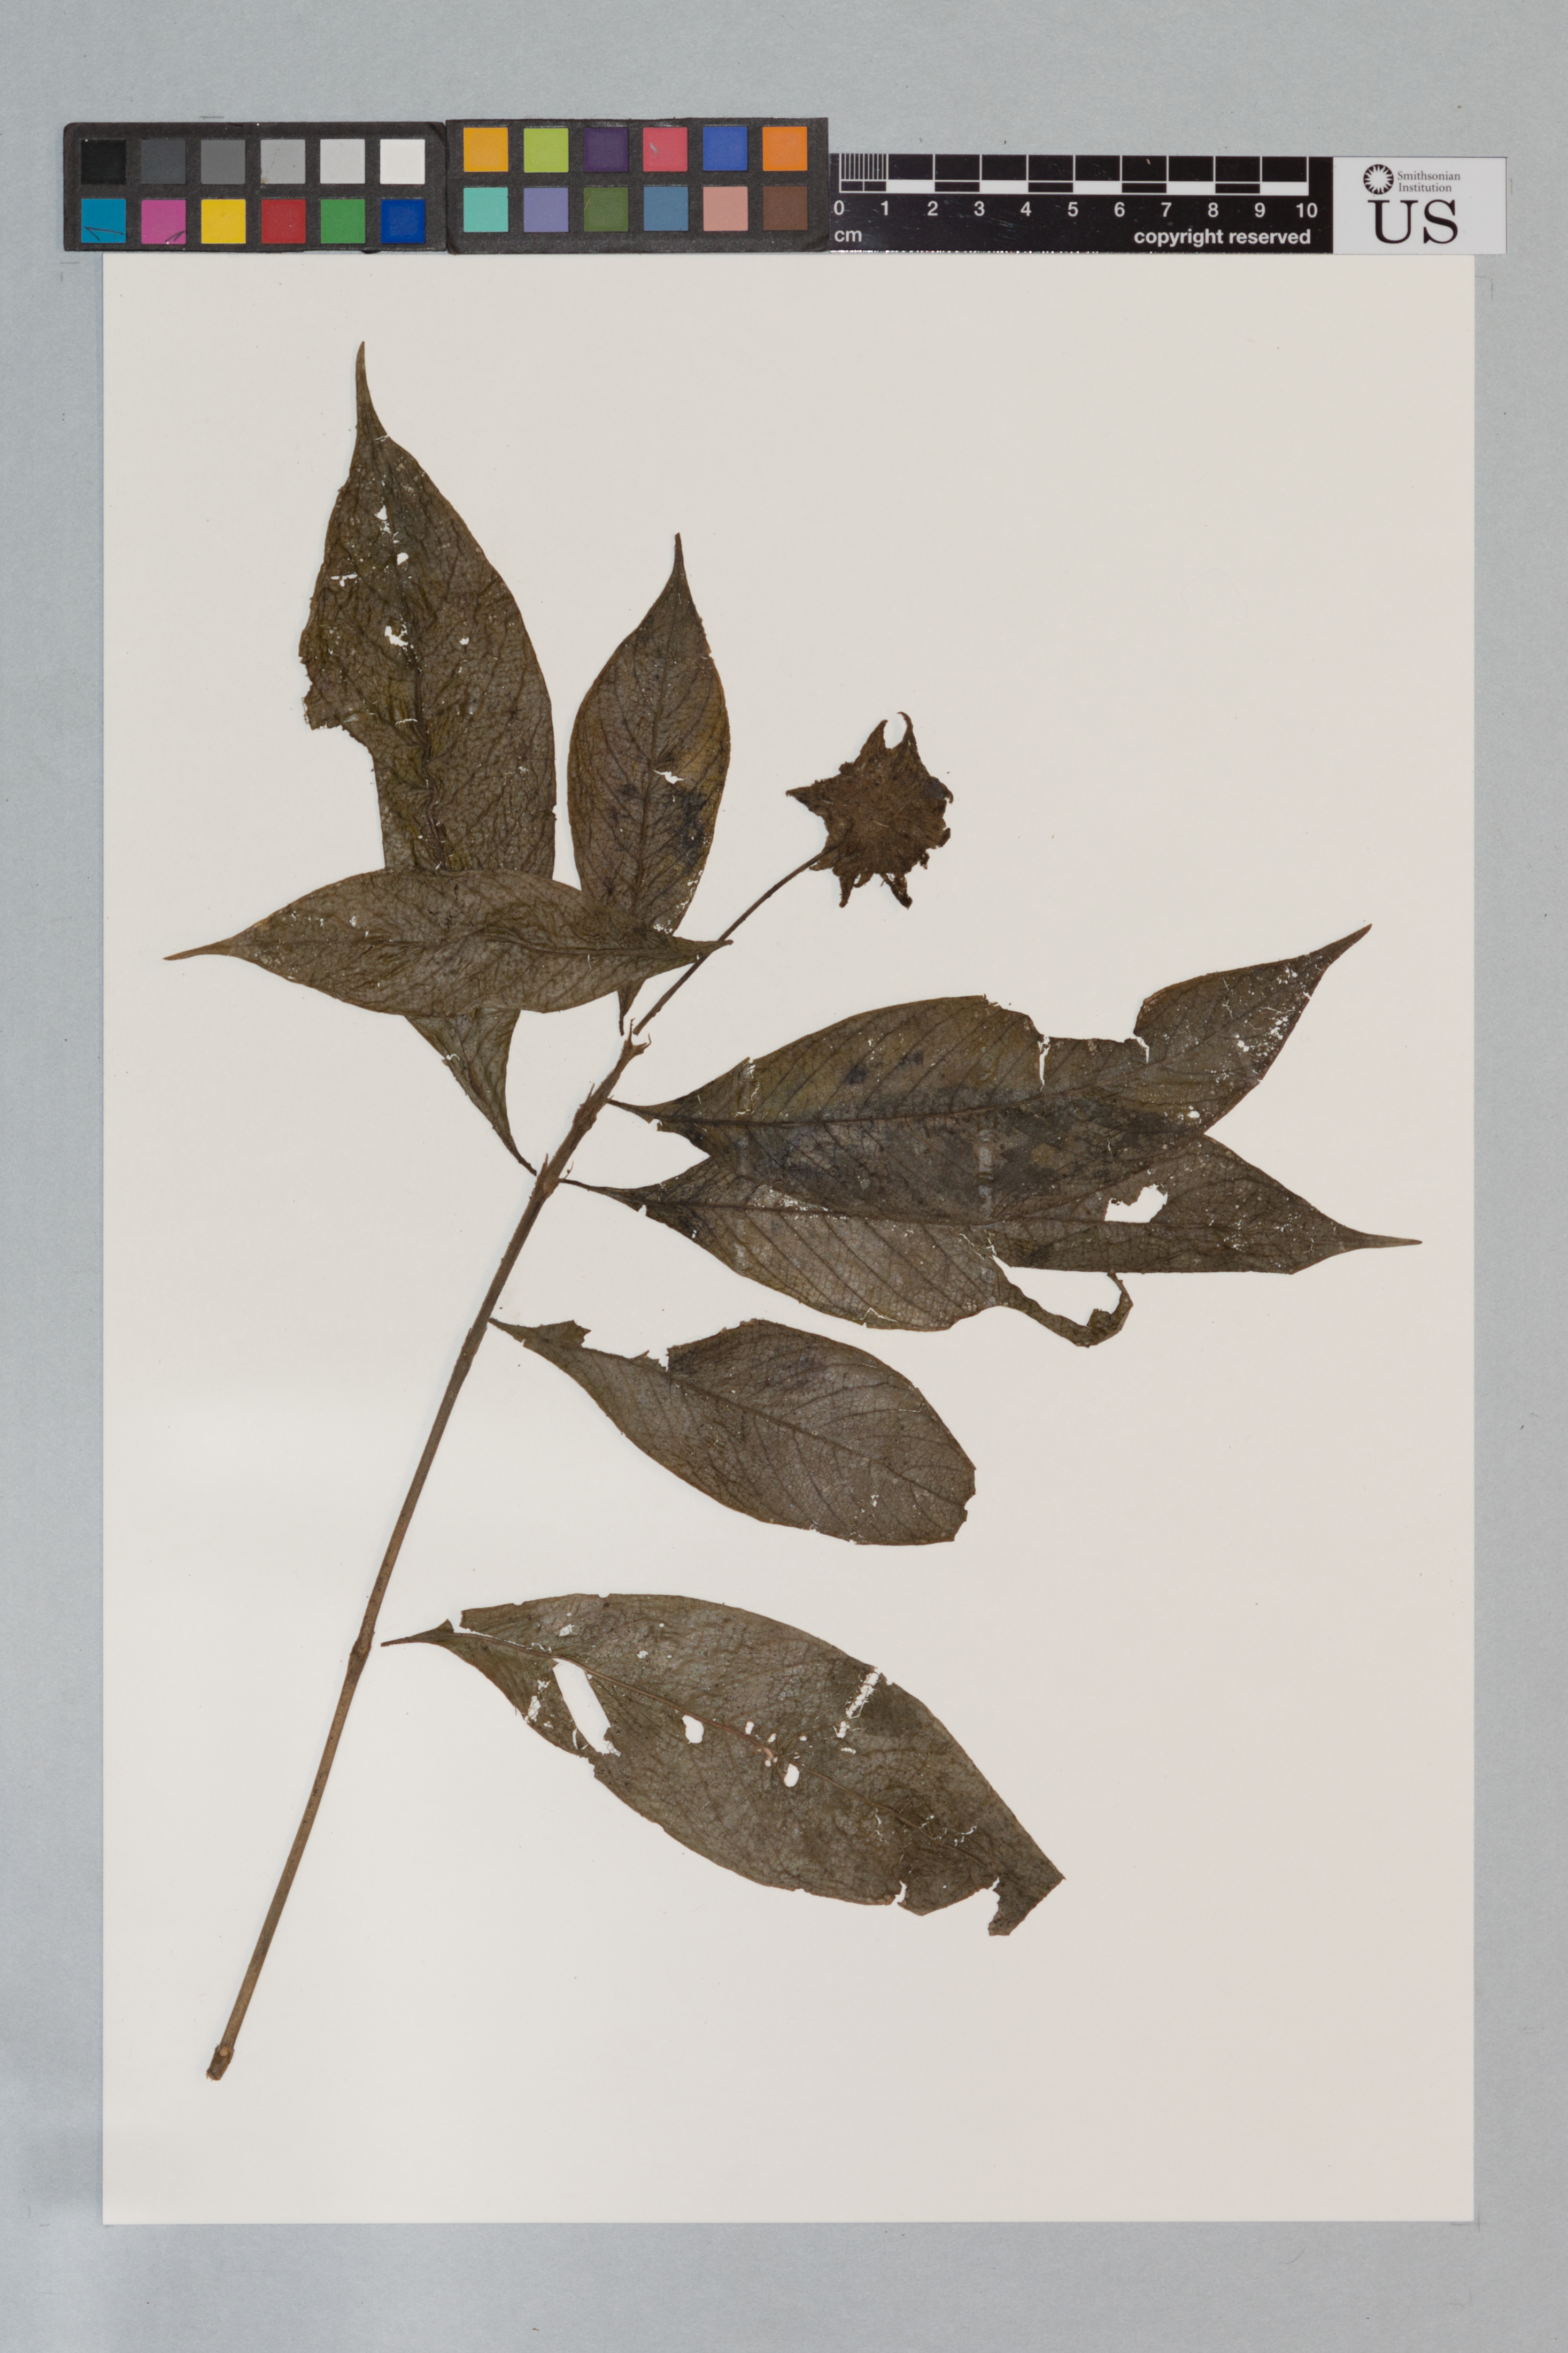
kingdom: Plantae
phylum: Tracheophyta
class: Magnoliopsida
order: Gentianales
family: Rubiaceae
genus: Psychotria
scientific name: Psychotria bracteocardia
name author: (DC.) Müll. Arg.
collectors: H. Irwin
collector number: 302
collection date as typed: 6 Jan 1955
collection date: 1955-01-06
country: Guyana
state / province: E. Berbice-Corentyne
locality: Orealla Savanna, Orealla Indian Reservation, W bank of Corentyne River, Berbice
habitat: Riverine forest in partial shade; damp sandy soil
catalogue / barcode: US 2172641